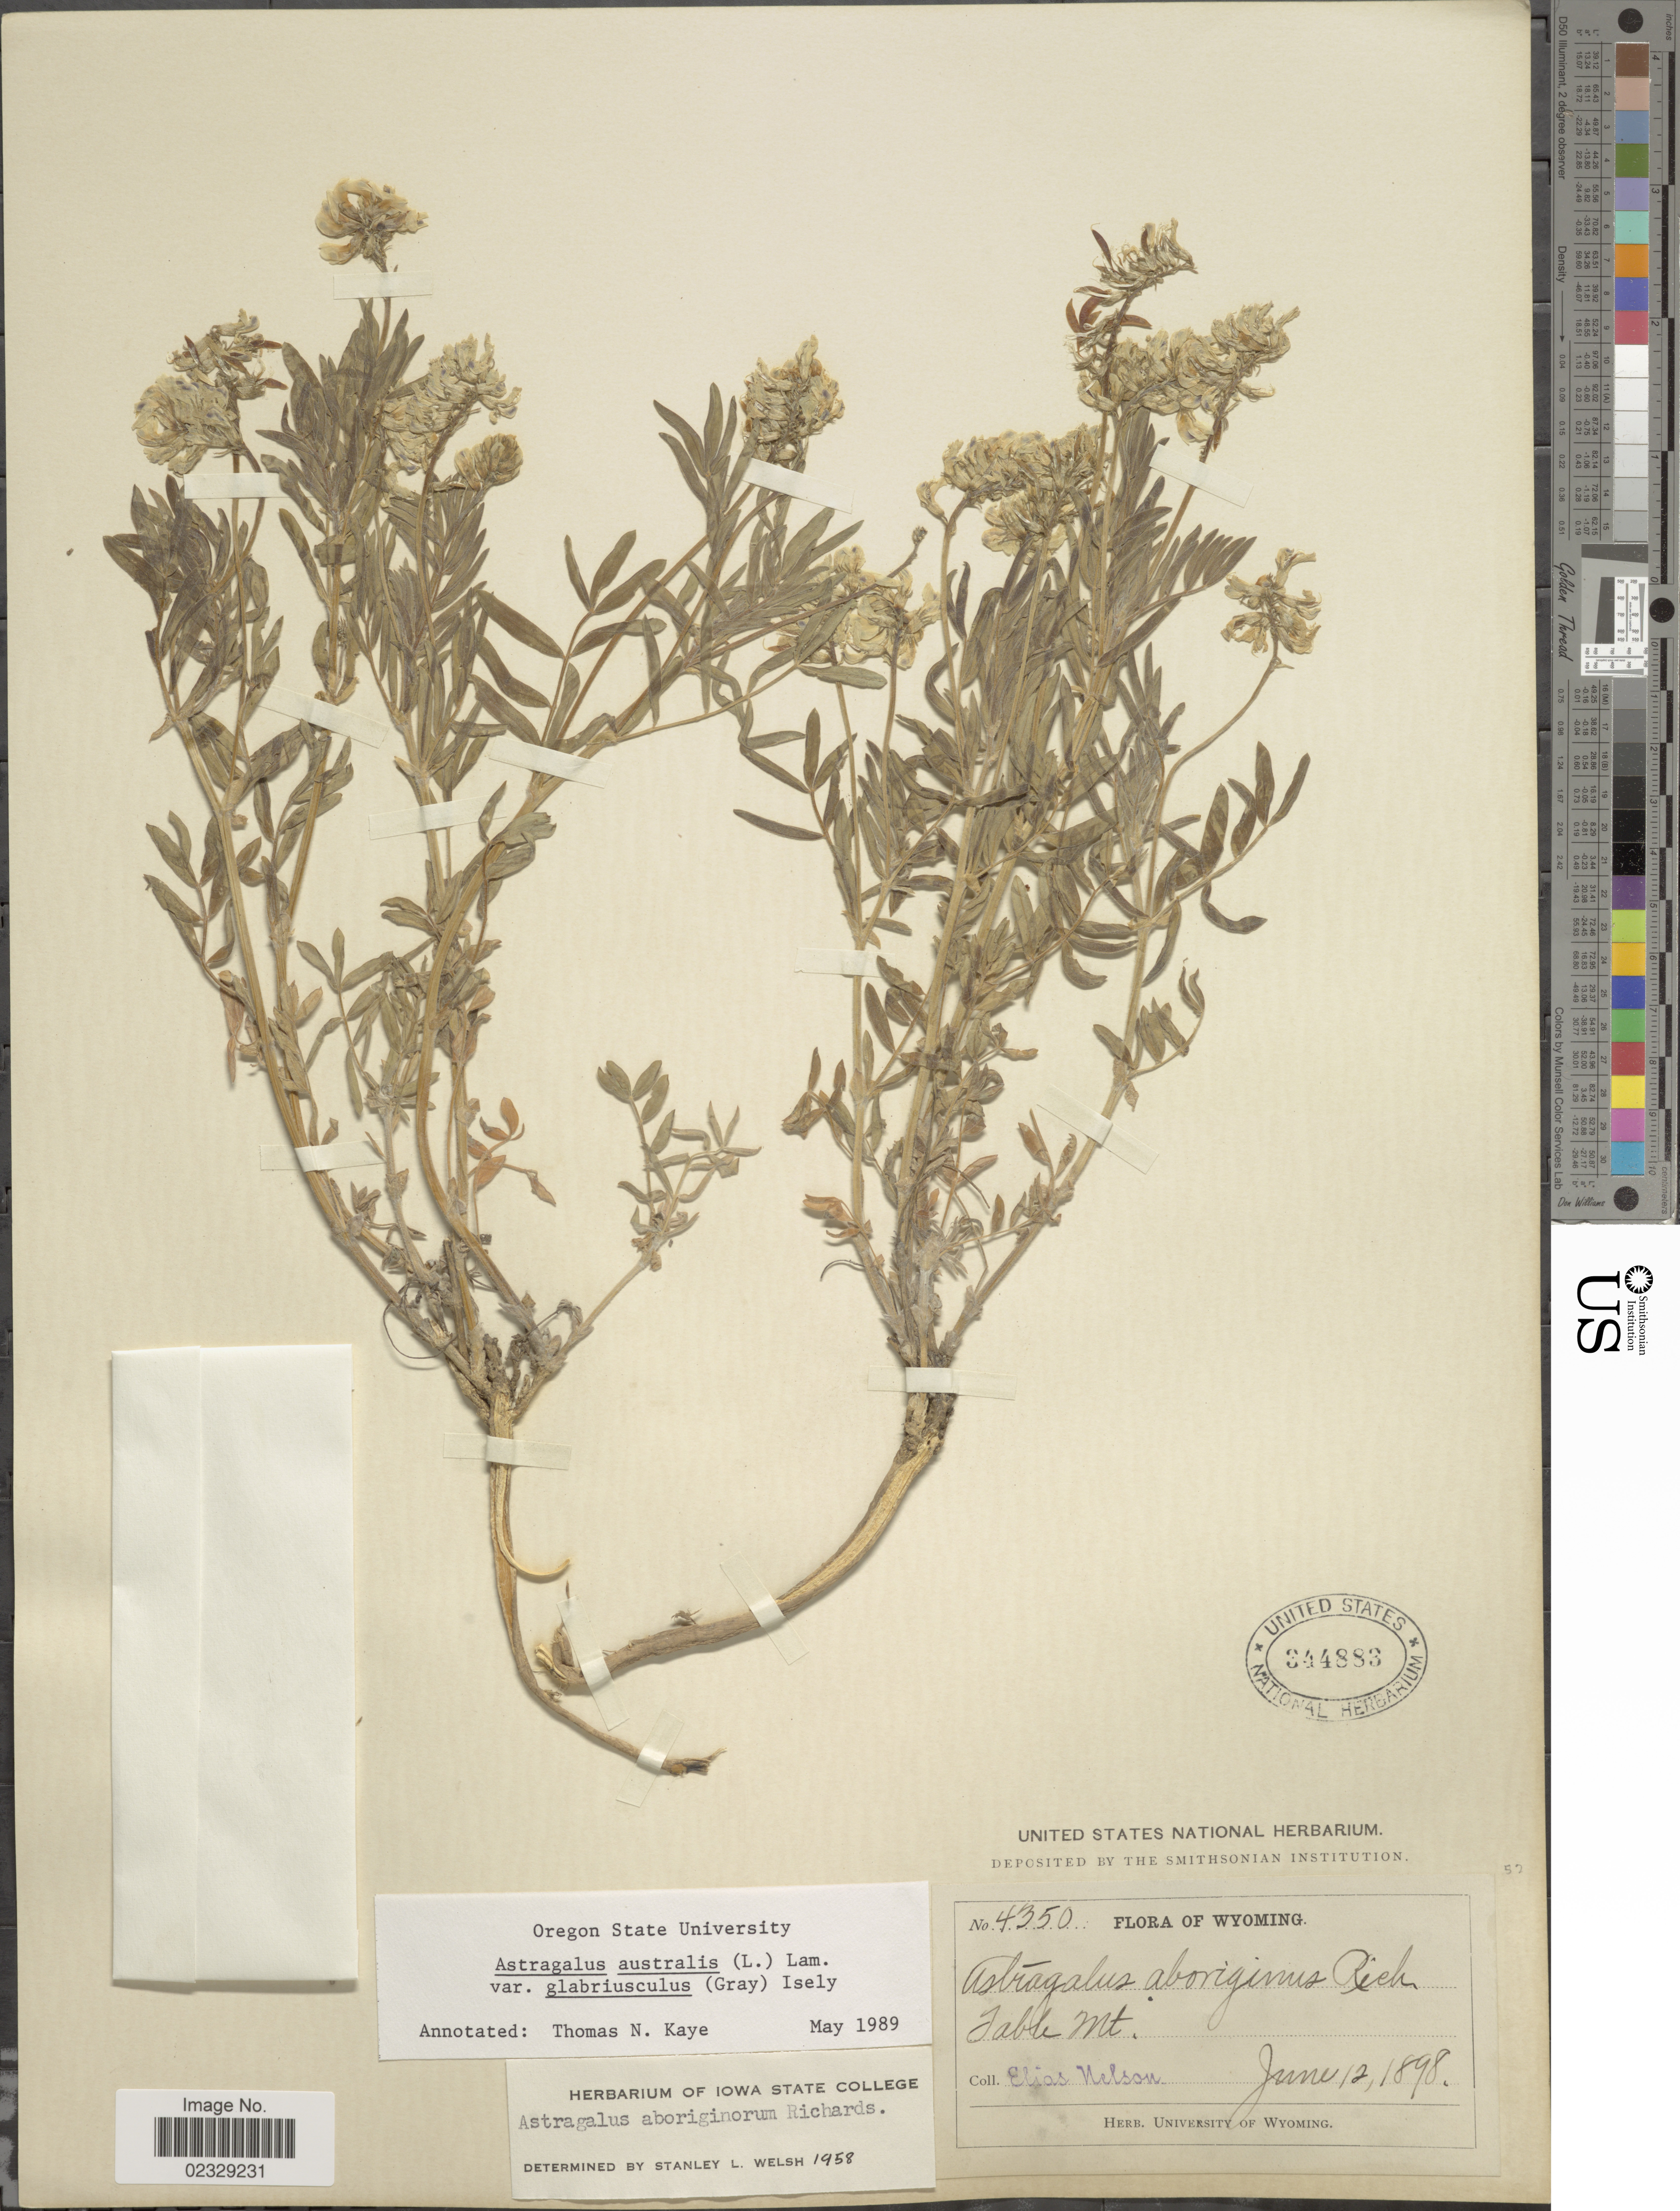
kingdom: Plantae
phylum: Tracheophyta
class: Magnoliopsida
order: Fabales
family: Fabaceae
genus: Astragalus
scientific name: Astragalus australis var. glabriusculus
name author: (Hook.) Isley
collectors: E. Nelson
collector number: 4350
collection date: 1898-06-12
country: United States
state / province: Wyoming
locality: Table Mt.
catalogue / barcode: US 344883